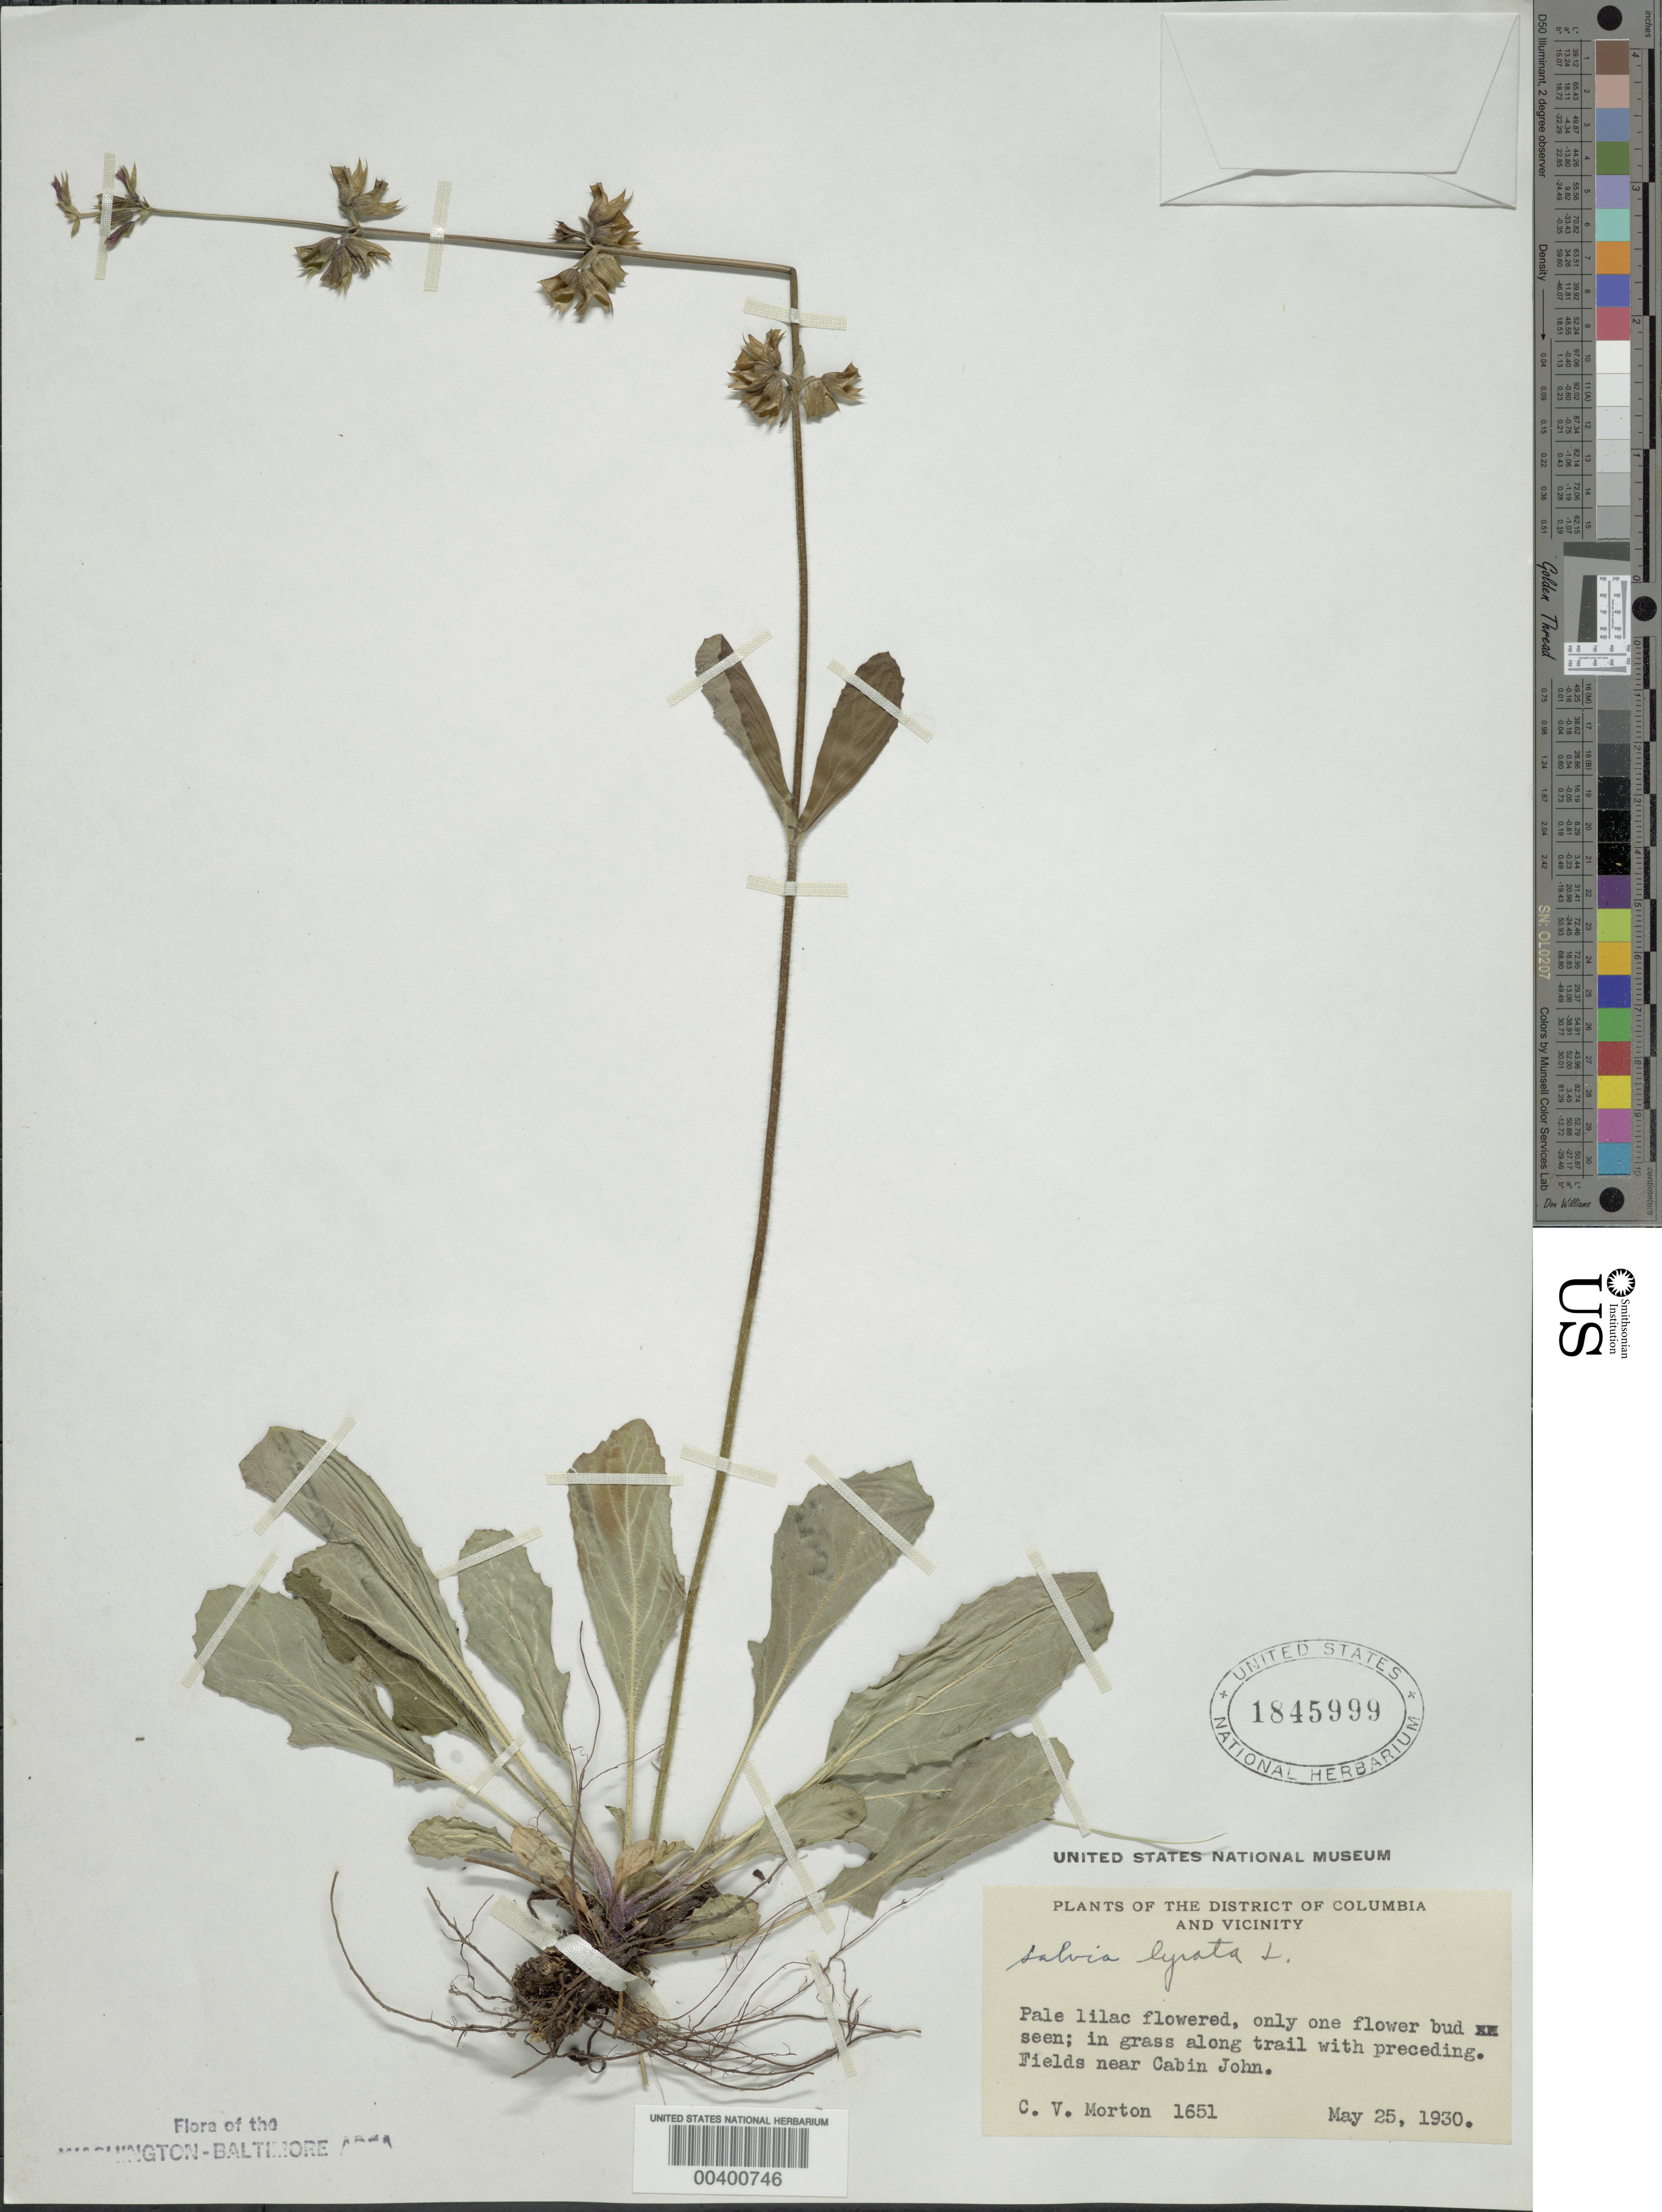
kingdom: Plantae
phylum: Tracheophyta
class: Magnoliopsida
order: Lamiales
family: Lamiaceae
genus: Salvia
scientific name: Salvia lyrata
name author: L.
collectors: C. V. Morton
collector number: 1651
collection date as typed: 25 May 1930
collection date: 1930-05-25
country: United States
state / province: Maryland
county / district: Montgomery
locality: Near Cabin John C. & O. Canal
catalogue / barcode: US 1845999